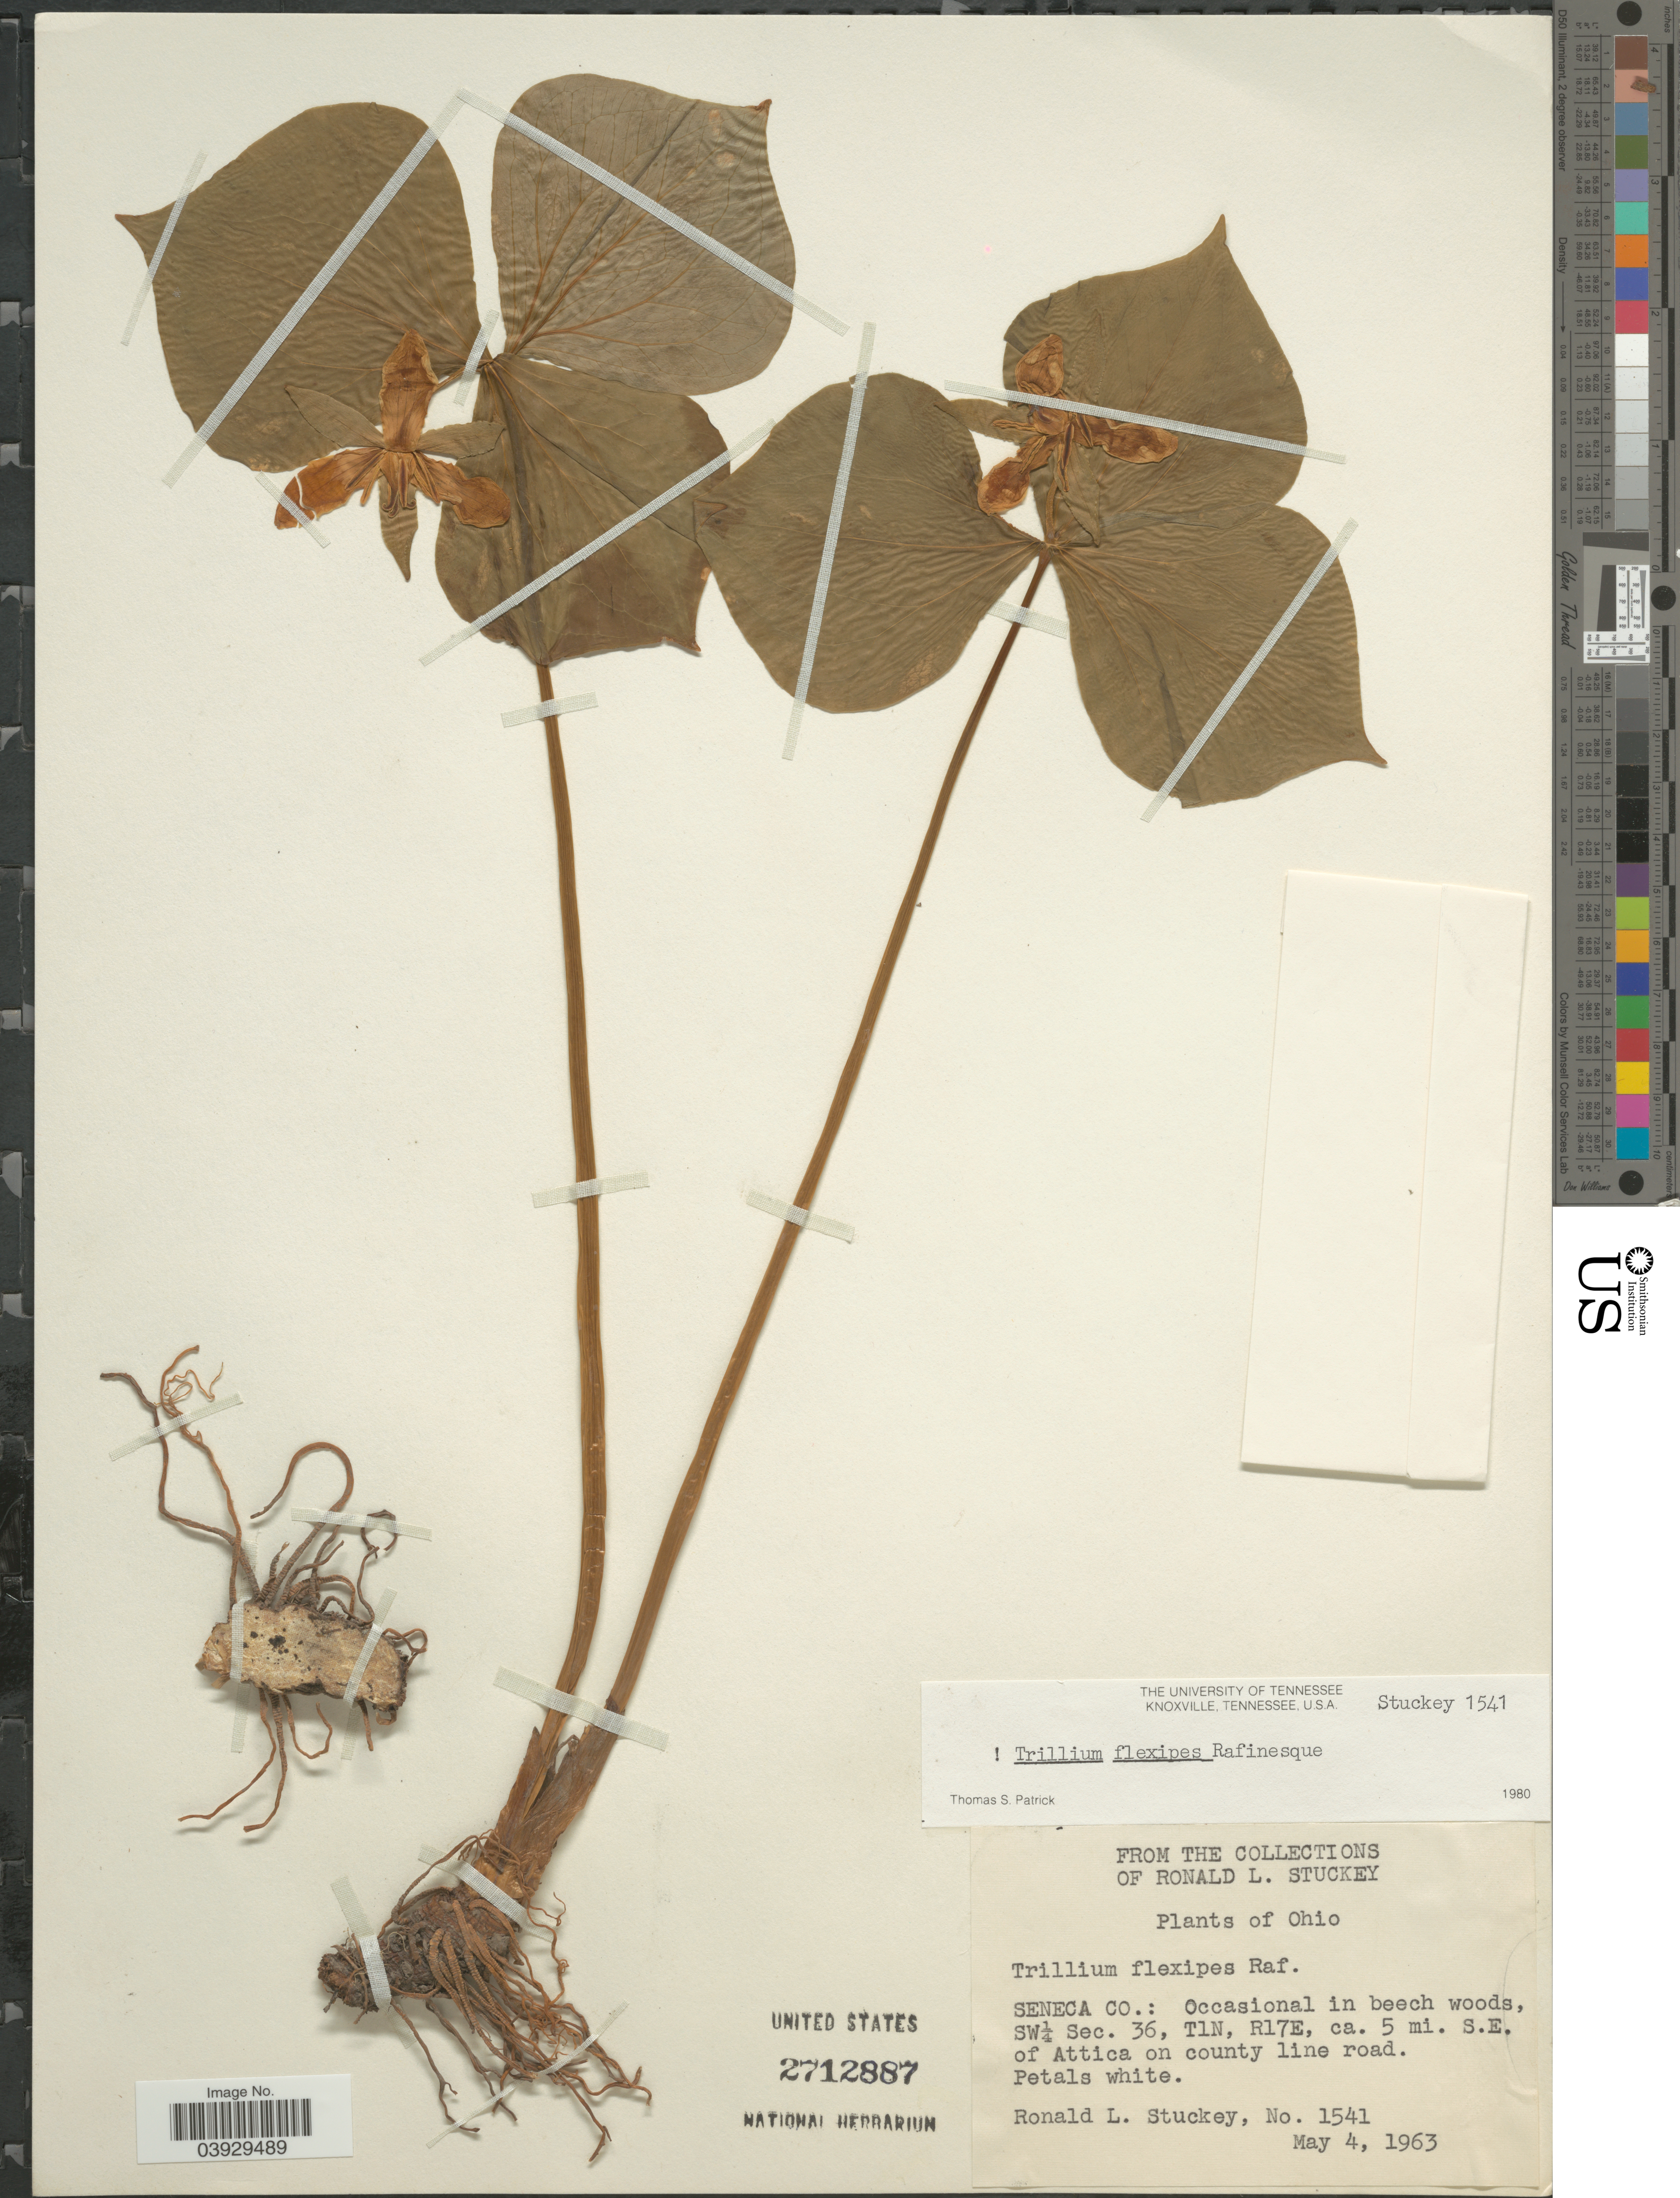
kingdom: Plantae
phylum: Tracheophyta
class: Liliopsida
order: Liliales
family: Melanthiaceae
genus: Trillium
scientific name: Trillium flexipes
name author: Raf.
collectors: R. L. Stuckey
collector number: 1541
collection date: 1963-05-04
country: United States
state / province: Ohio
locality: Seneca Co.: SW¼ Sec. 36, T1N, R17E, ca. 5 mi. S.E. of Attica on county line road.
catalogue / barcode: US 2712887